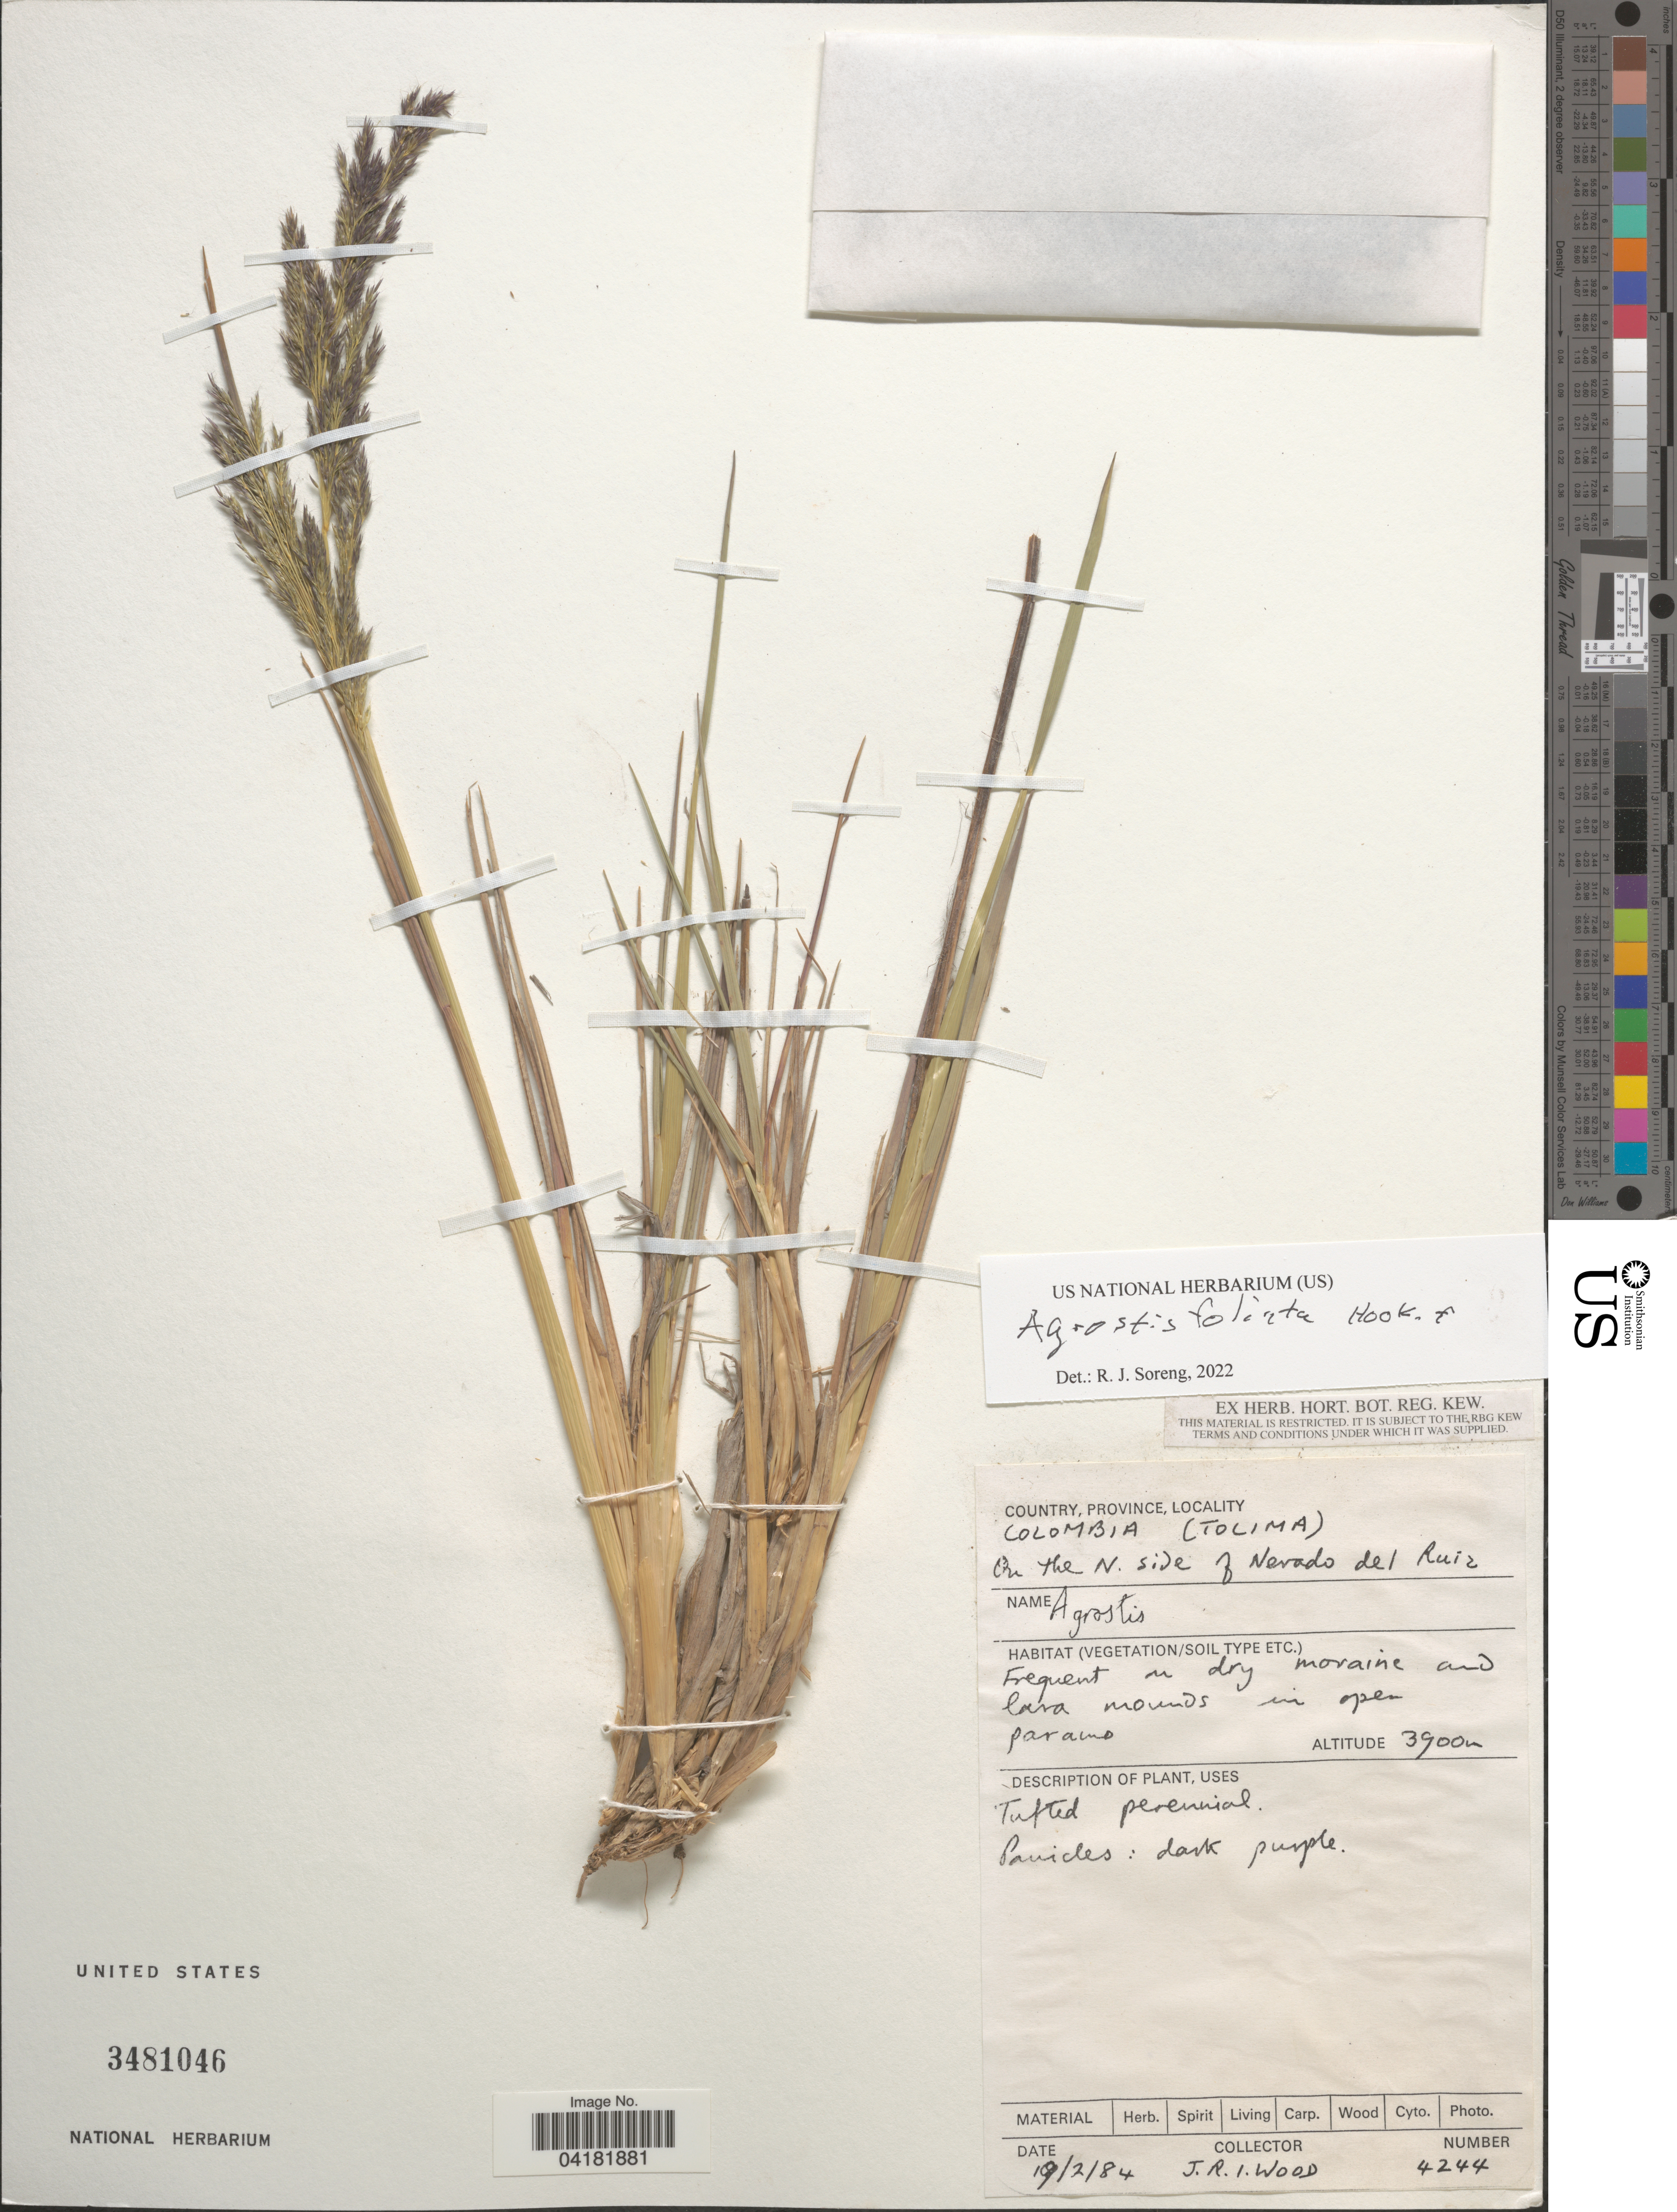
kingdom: Plantae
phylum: Tracheophyta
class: Liliopsida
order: Poales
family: Poaceae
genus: Agrostis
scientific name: Agrostis foliata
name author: Hook. f.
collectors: J. R. I. Wood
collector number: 4244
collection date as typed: Transcribed d/m/y: 19/2/84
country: Colombia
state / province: Tolima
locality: On the N. side of Nevado del Ruiz.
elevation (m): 3900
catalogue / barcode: US 3481046